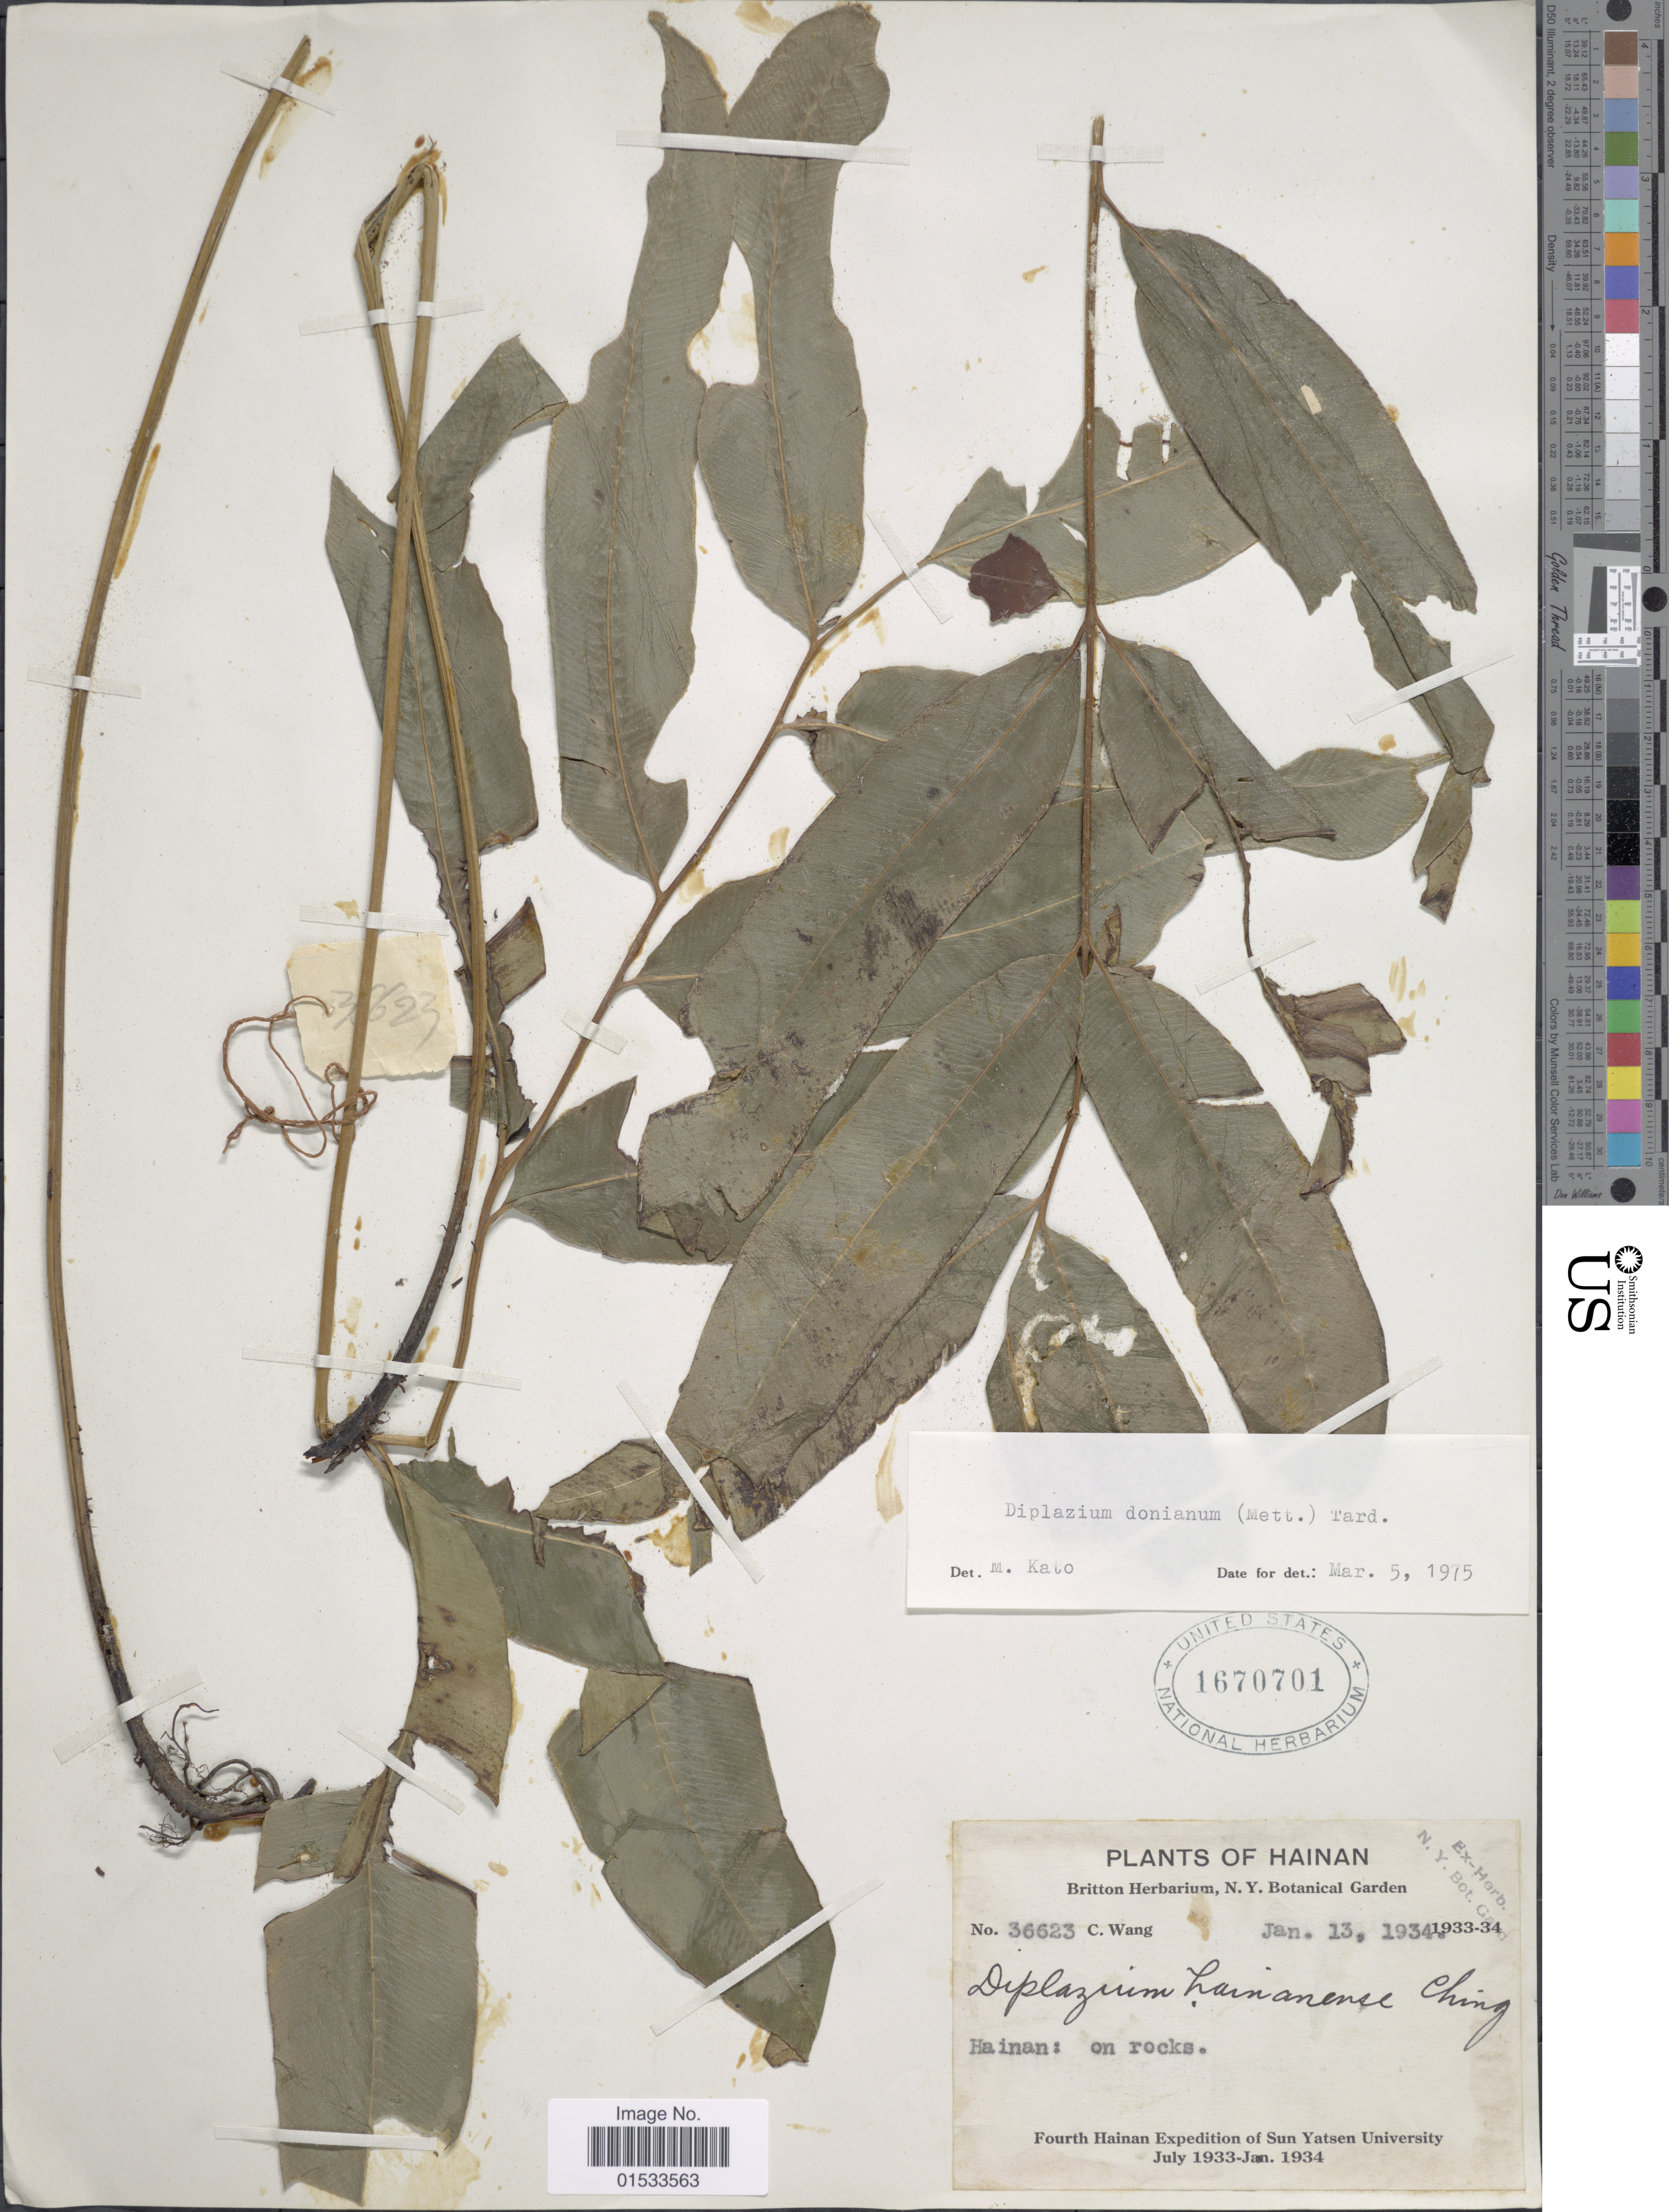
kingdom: Plantae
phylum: Tracheophyta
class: Polypodiopsida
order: Polypodiales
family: Athyriaceae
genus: Diplazium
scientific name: Diplazium donianum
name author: (Mett.) Tardieu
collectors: C. Wang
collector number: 36623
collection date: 1934-01-13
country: China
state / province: Hainan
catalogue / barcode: US 1670701